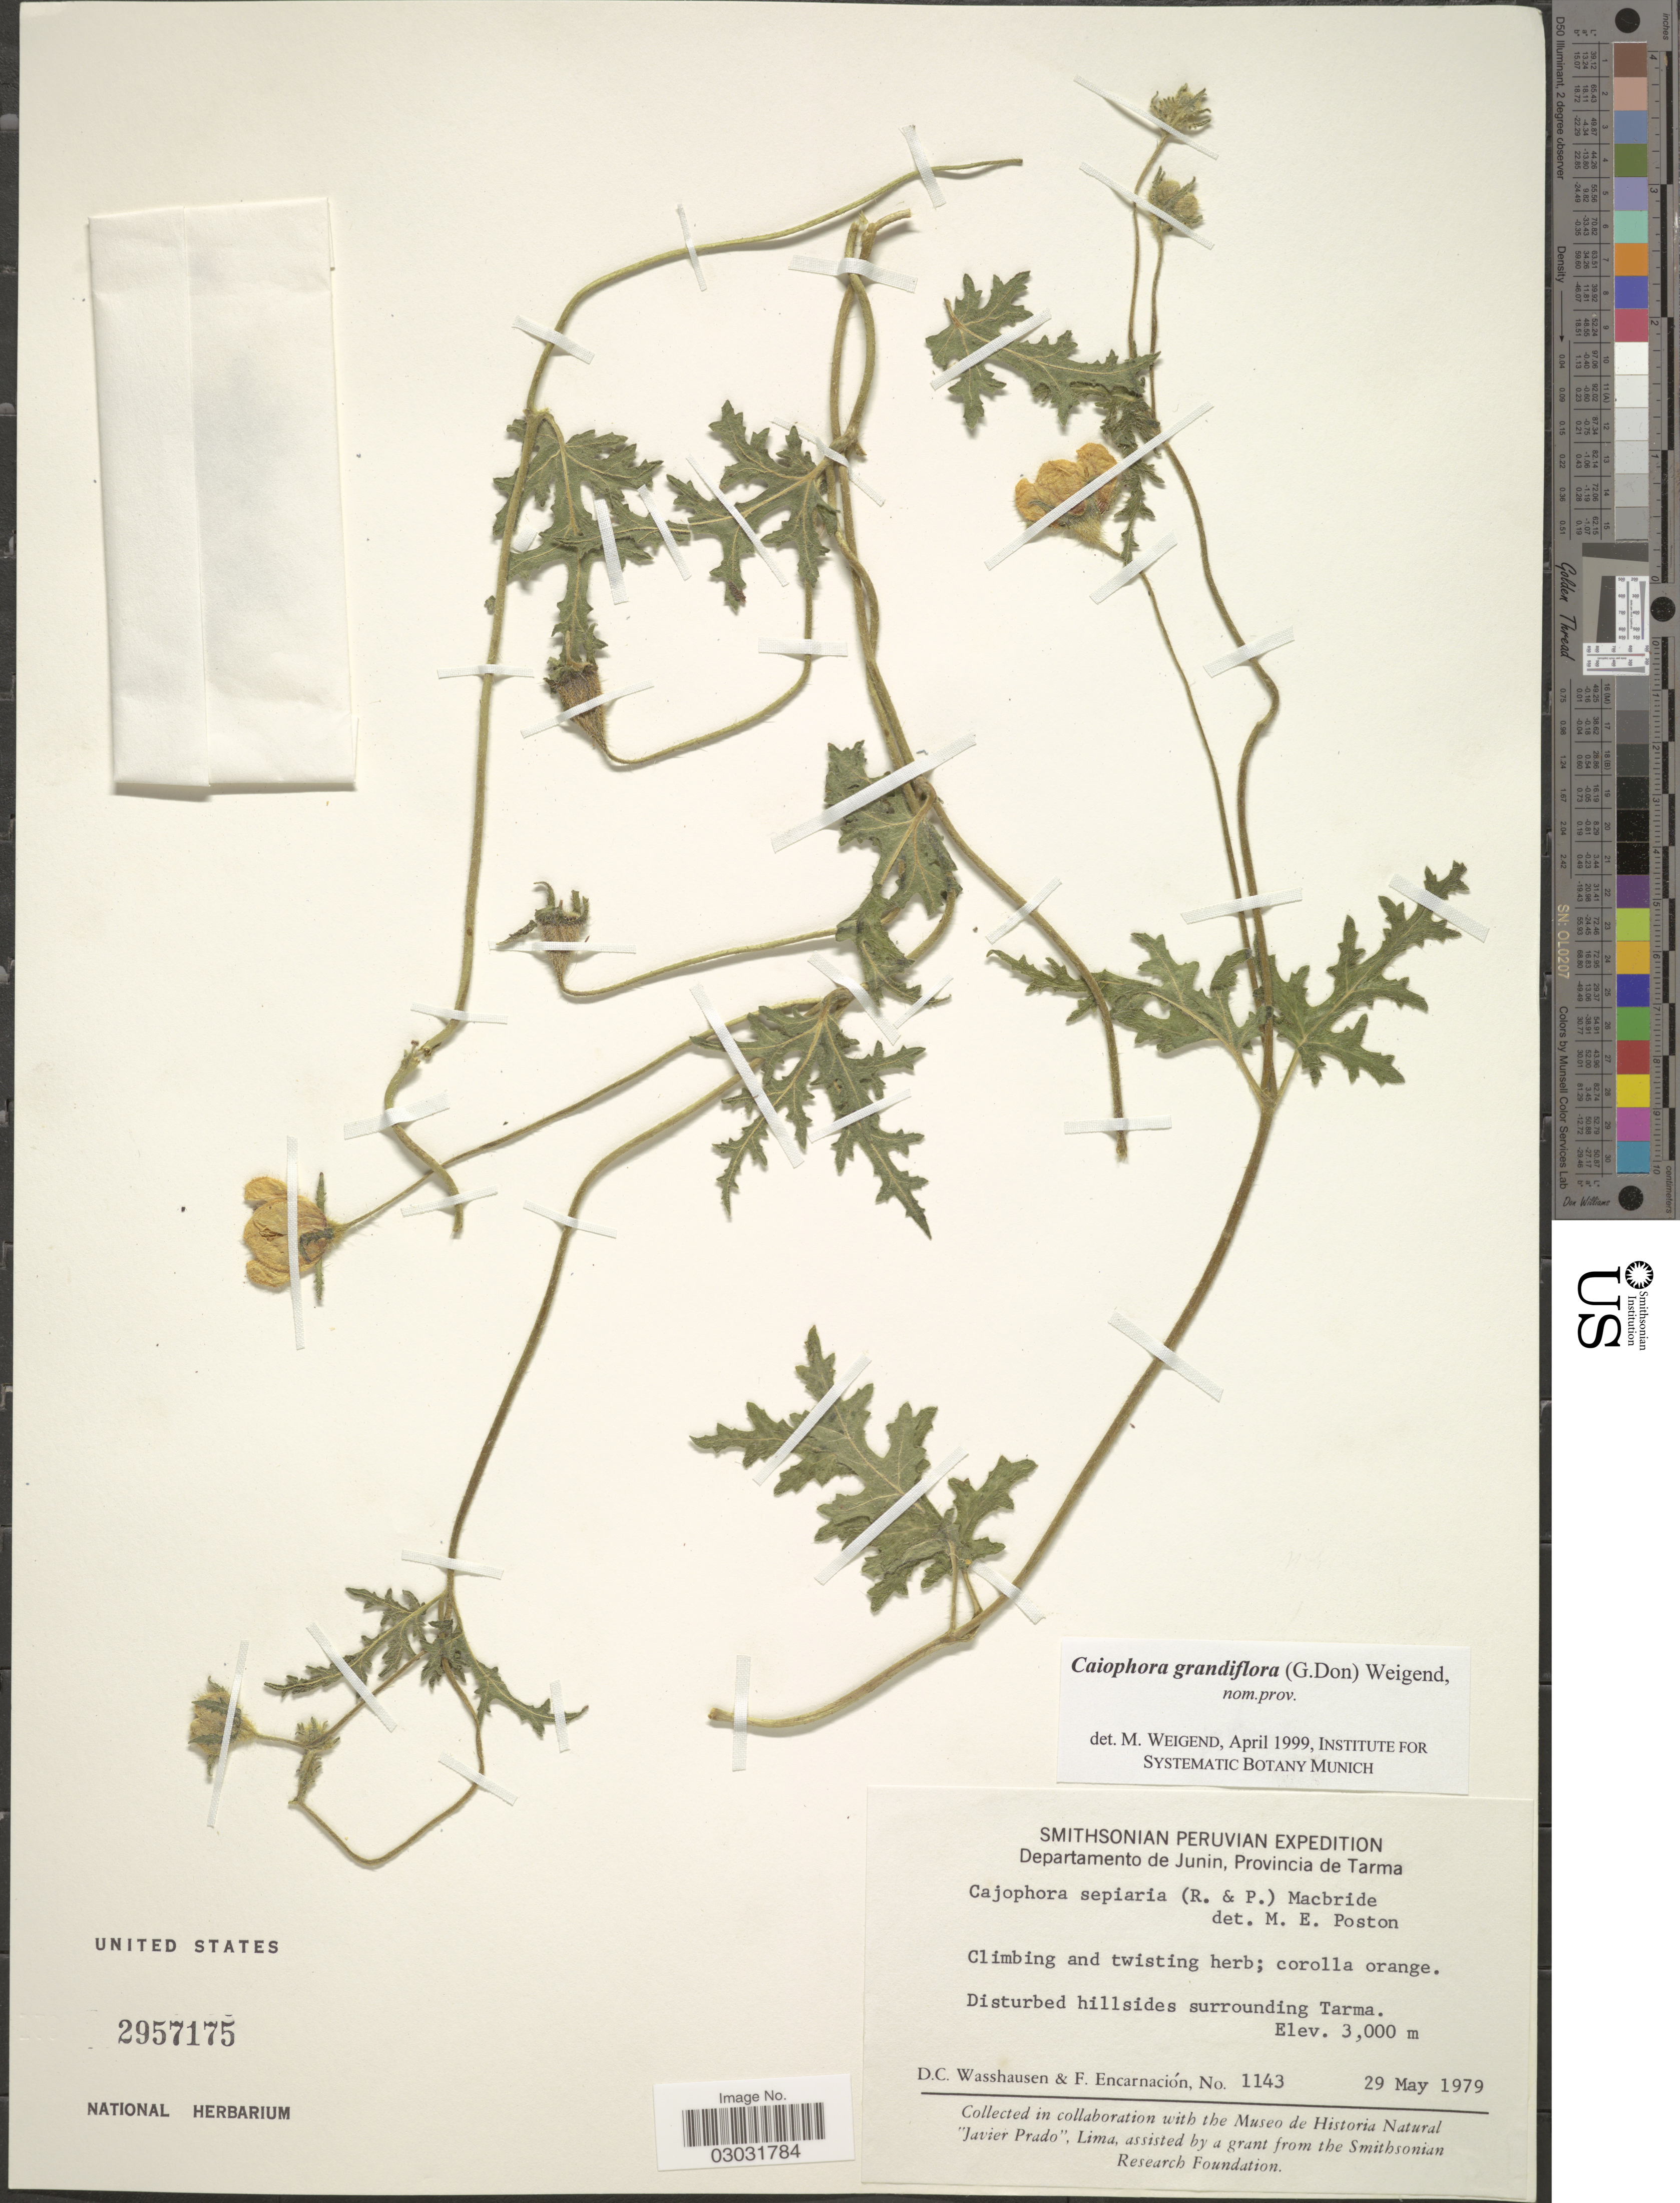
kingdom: Plantae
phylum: Tracheophyta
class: Magnoliopsida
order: Cornales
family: Loasaceae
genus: Caiophora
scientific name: Caiophora grandiflora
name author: (Ruiz & Pav. ex G. Don) Weigend & Mark. Ackermann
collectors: D. C. Wasshausen & F. Encarnación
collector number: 1143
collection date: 1979-05-29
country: Peru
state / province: Junín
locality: Departamento de Junin, Provincia de Tarma.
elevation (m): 3000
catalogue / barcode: US 2957175